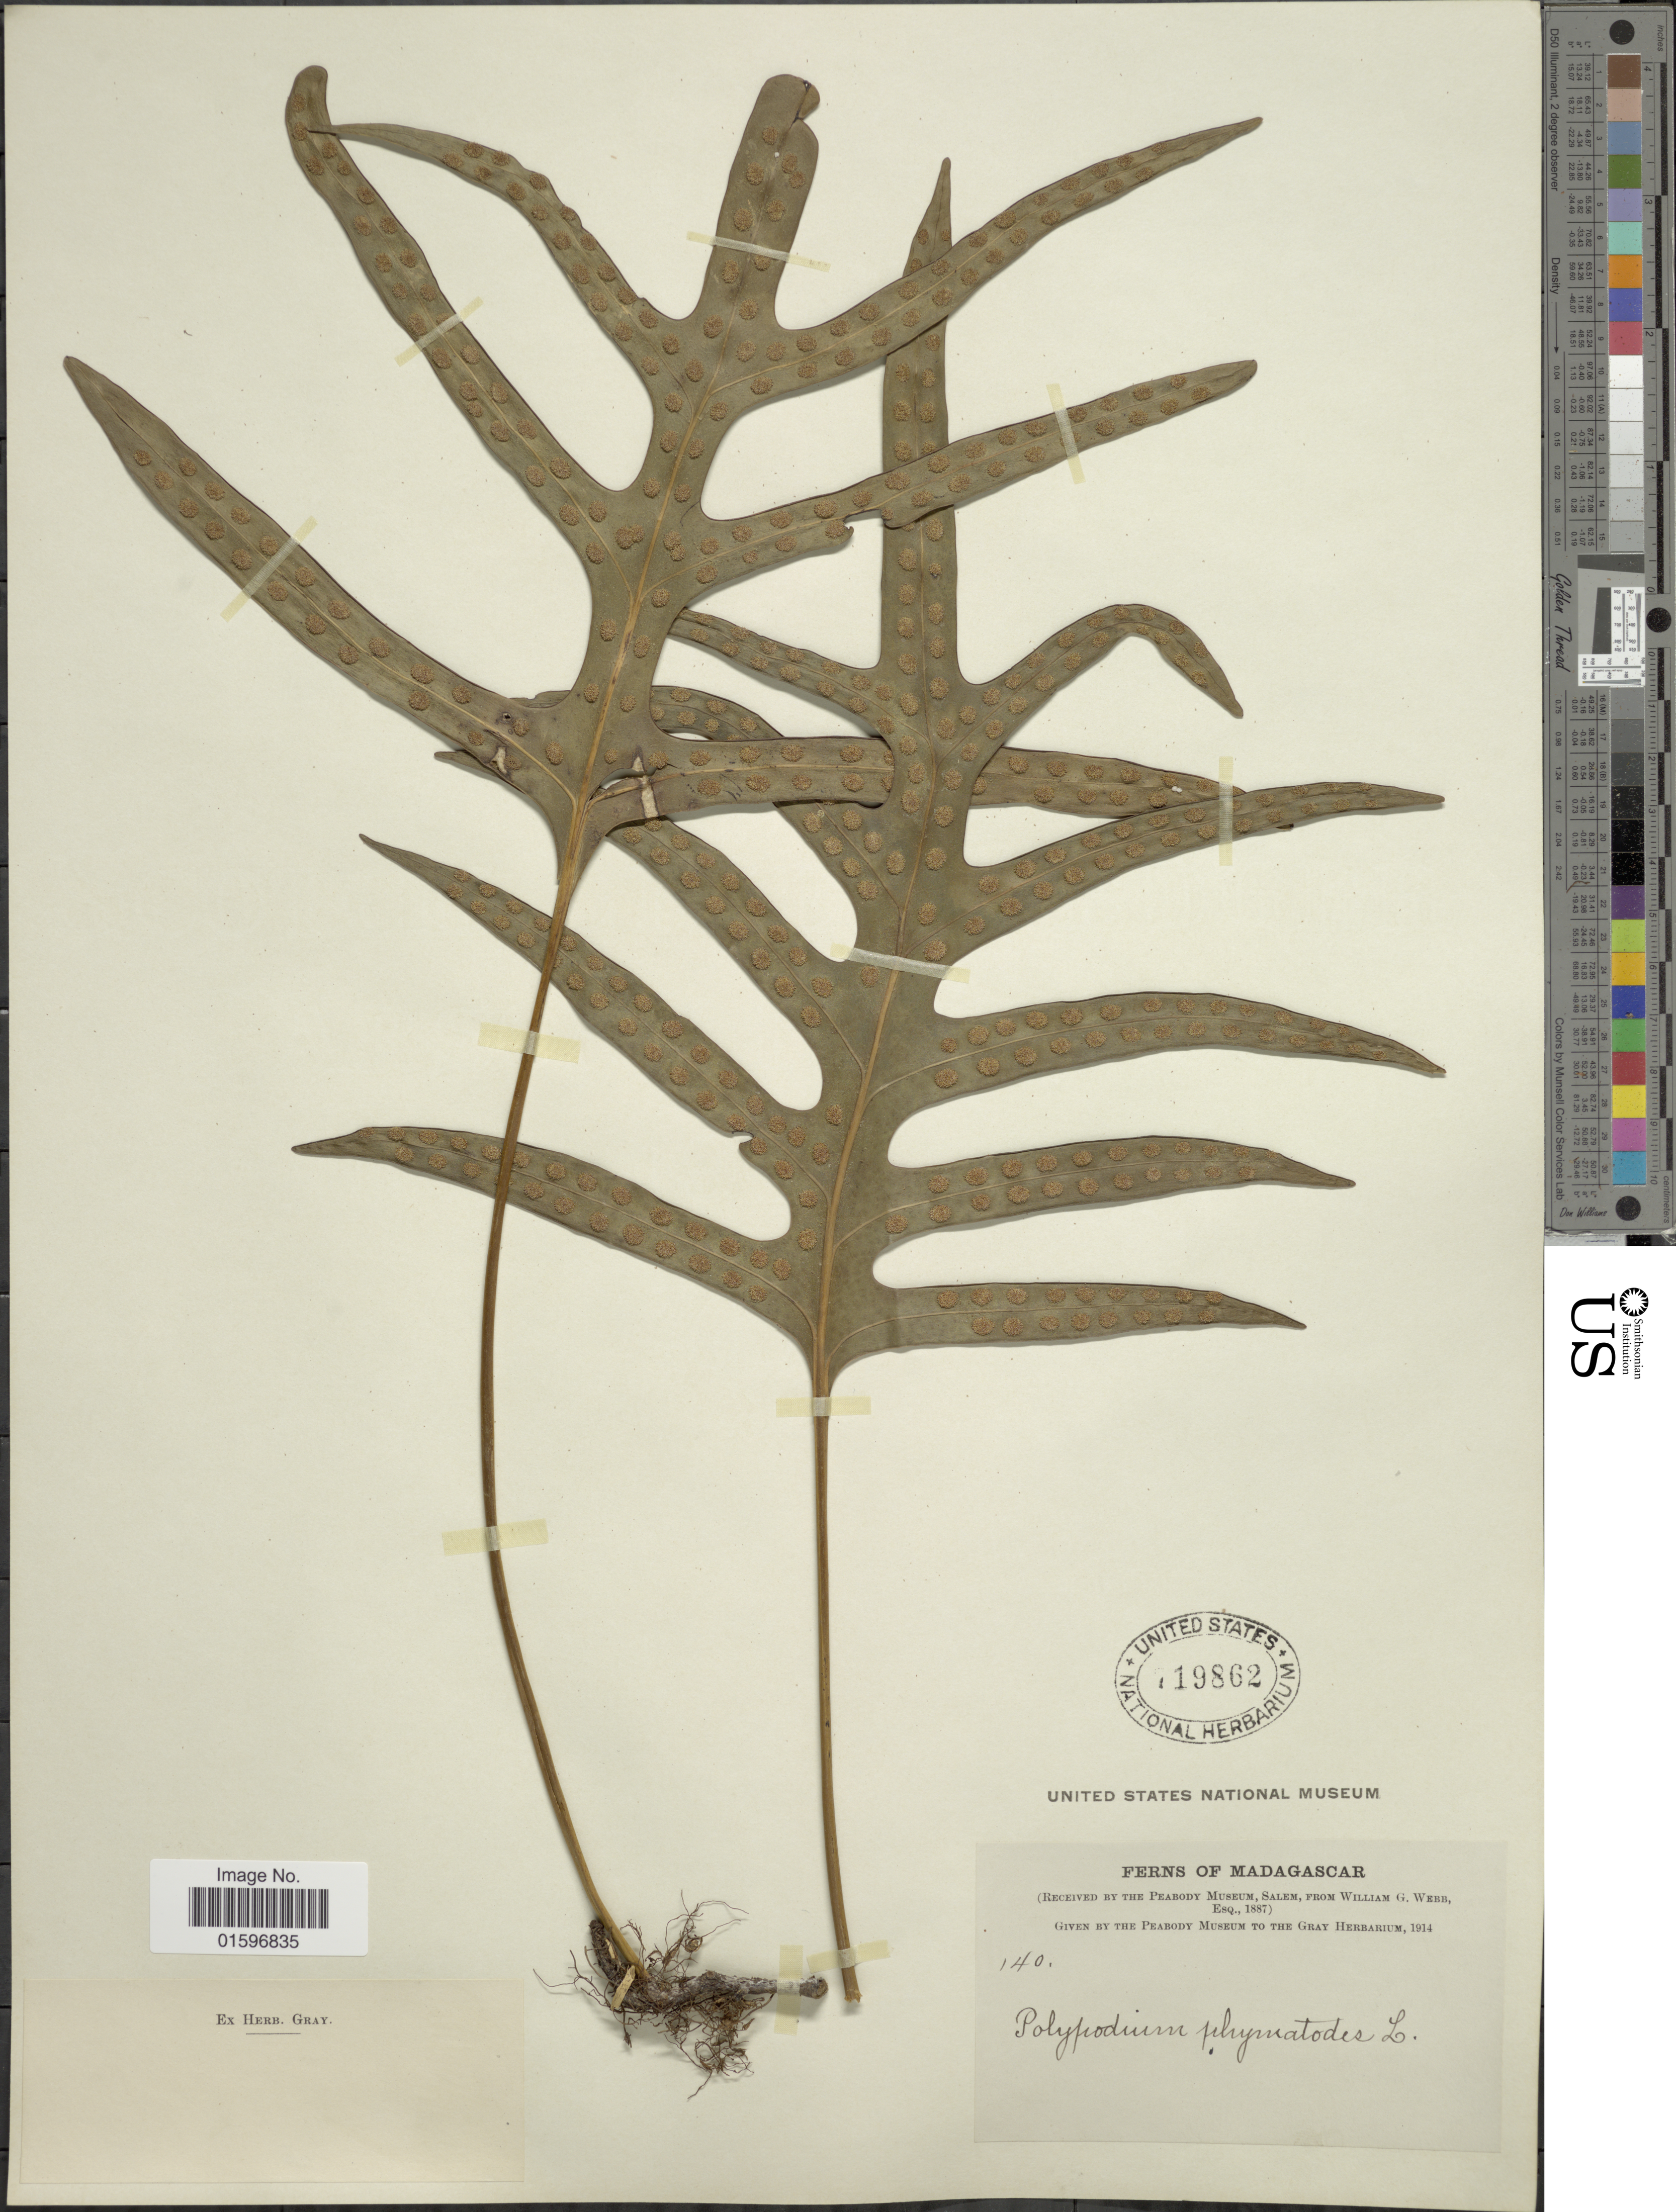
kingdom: Plantae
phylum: Tracheophyta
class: Polypodiopsida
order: Polypodiales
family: Polypodiaceae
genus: Polypodium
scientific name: Polypodium scolopendria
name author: Burm. f.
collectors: W. Webb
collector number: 140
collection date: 1887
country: Madagascar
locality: Madagascar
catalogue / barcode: US 719862